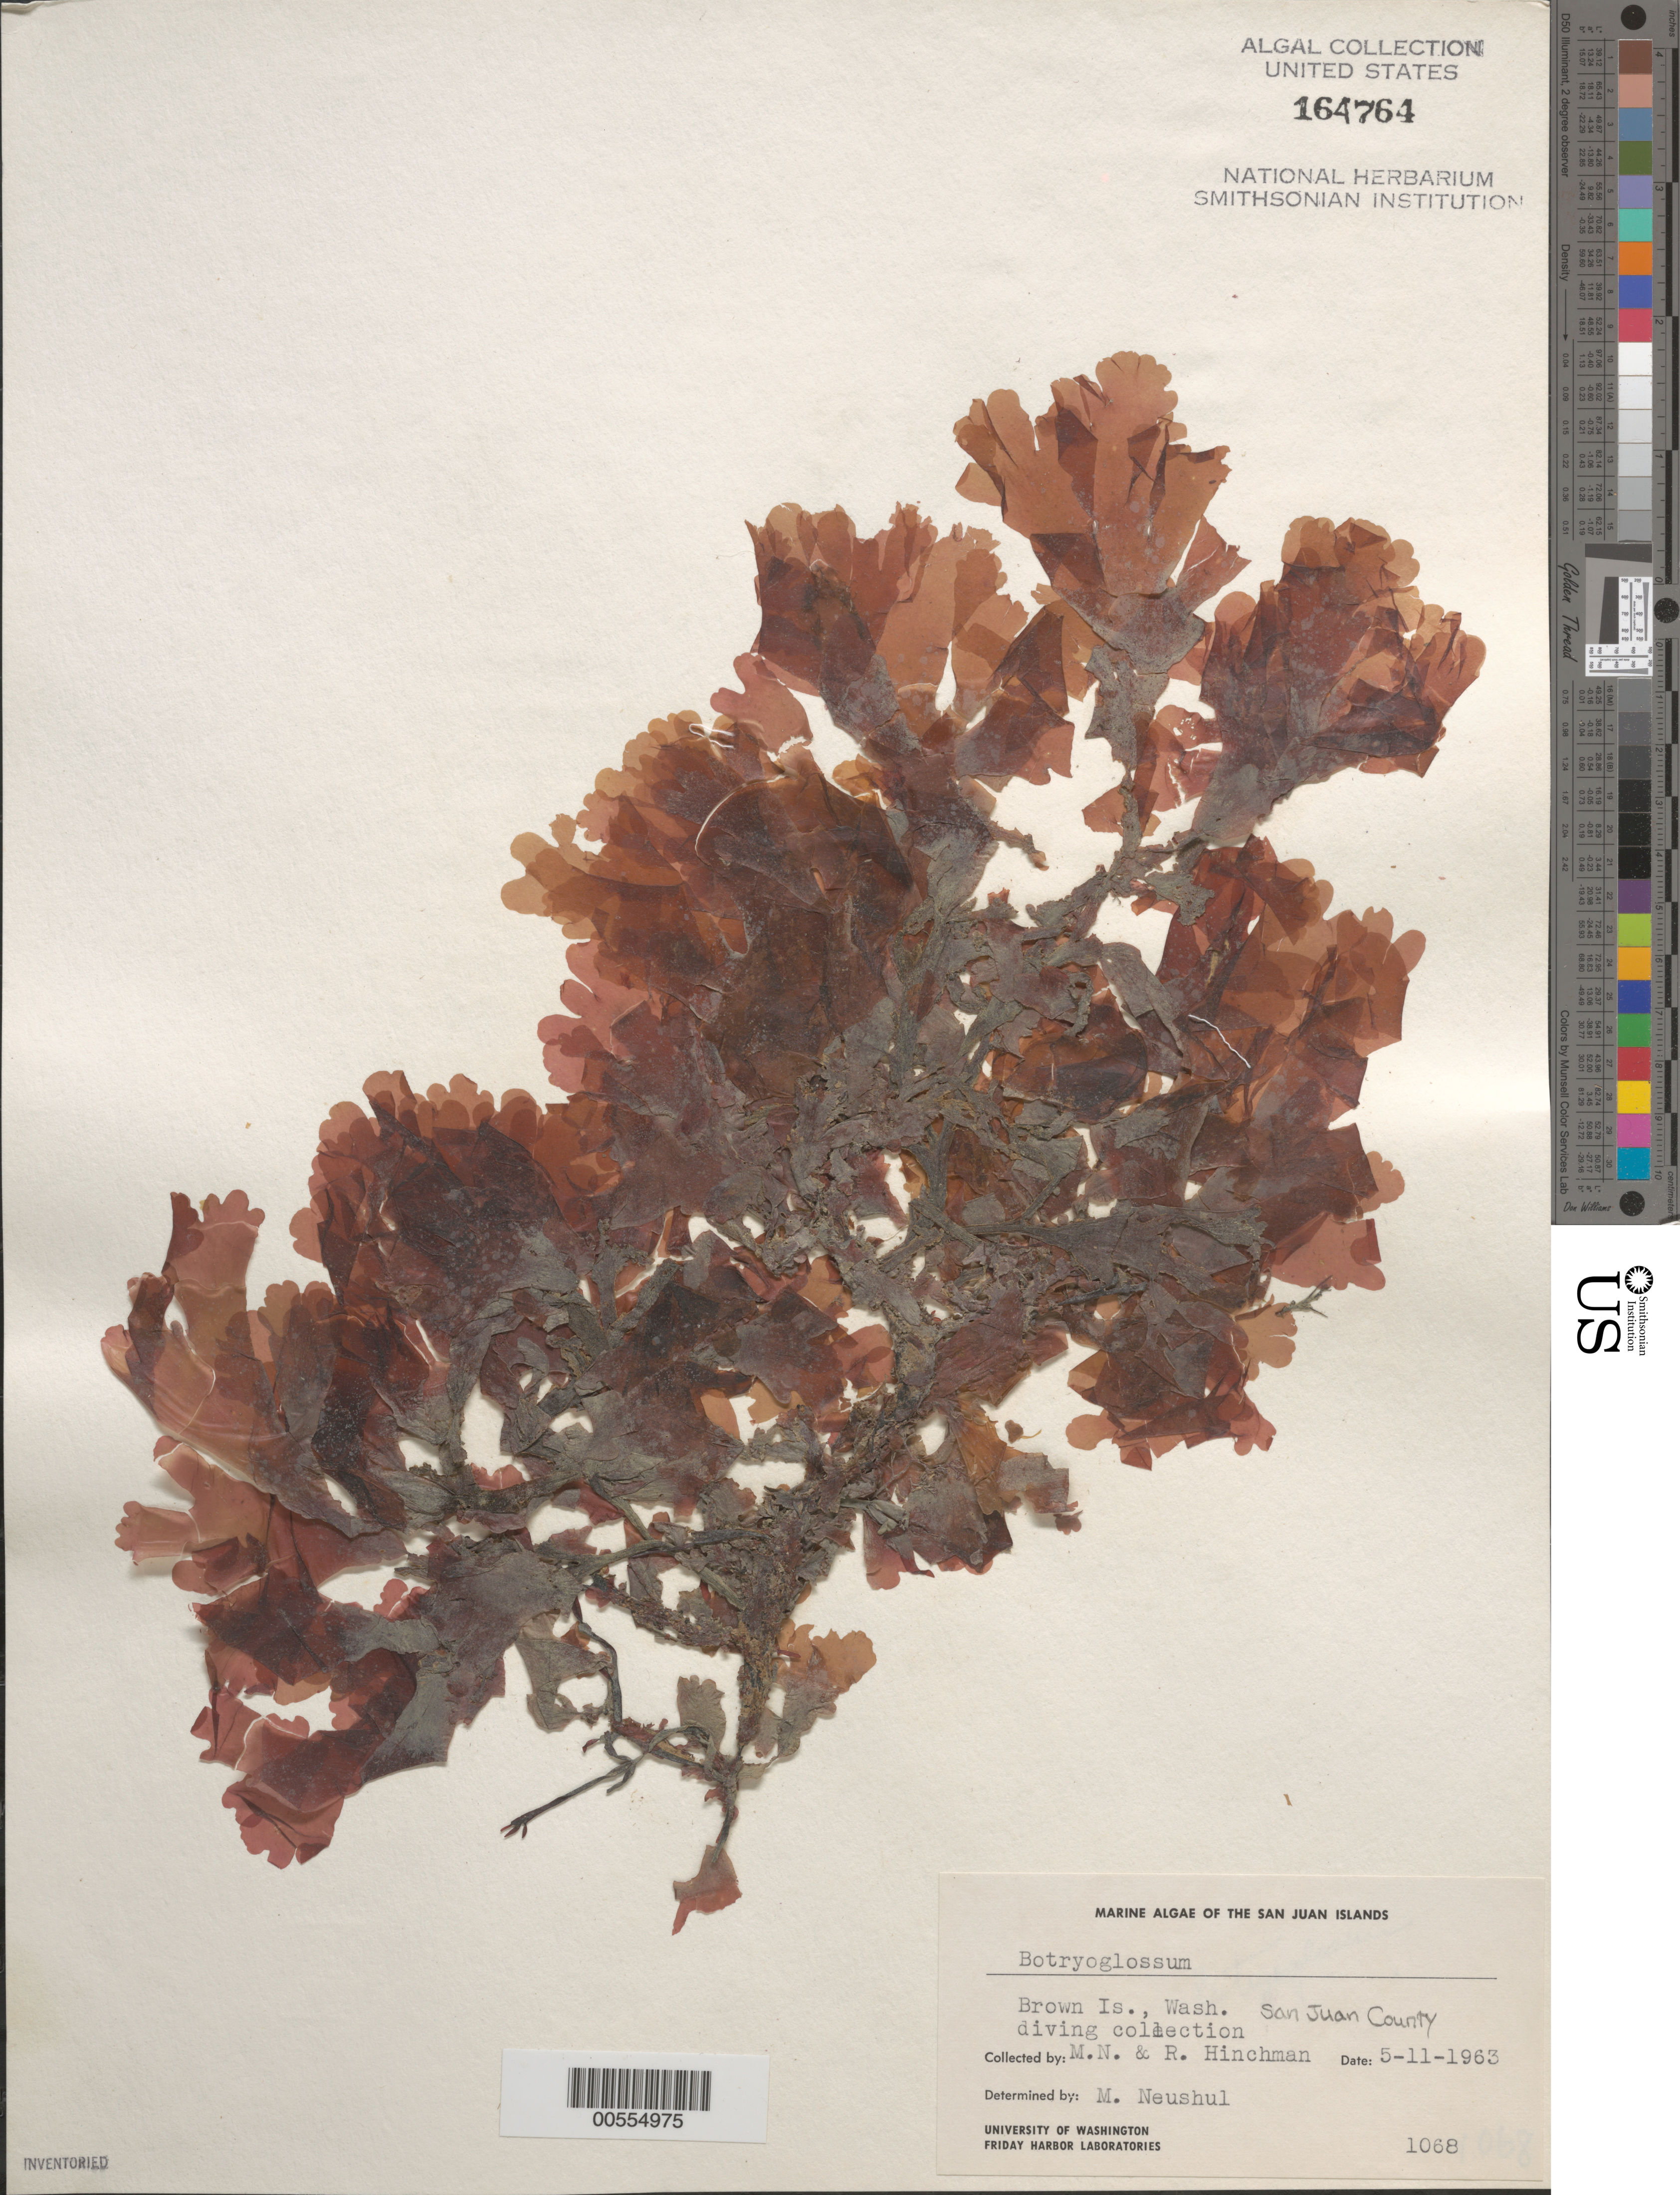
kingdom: Plantae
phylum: Rhodophyta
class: Florideophyceae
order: Ceramiales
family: Delesseriaceae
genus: Botryoglossum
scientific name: Botryoglossum sp.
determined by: Neushul, M.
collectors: M. Neushul & R. Hinchman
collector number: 1068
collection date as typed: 11 May 1963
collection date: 1963-05-11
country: United States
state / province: Washington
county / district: San Juan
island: Brown Island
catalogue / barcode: US 164764